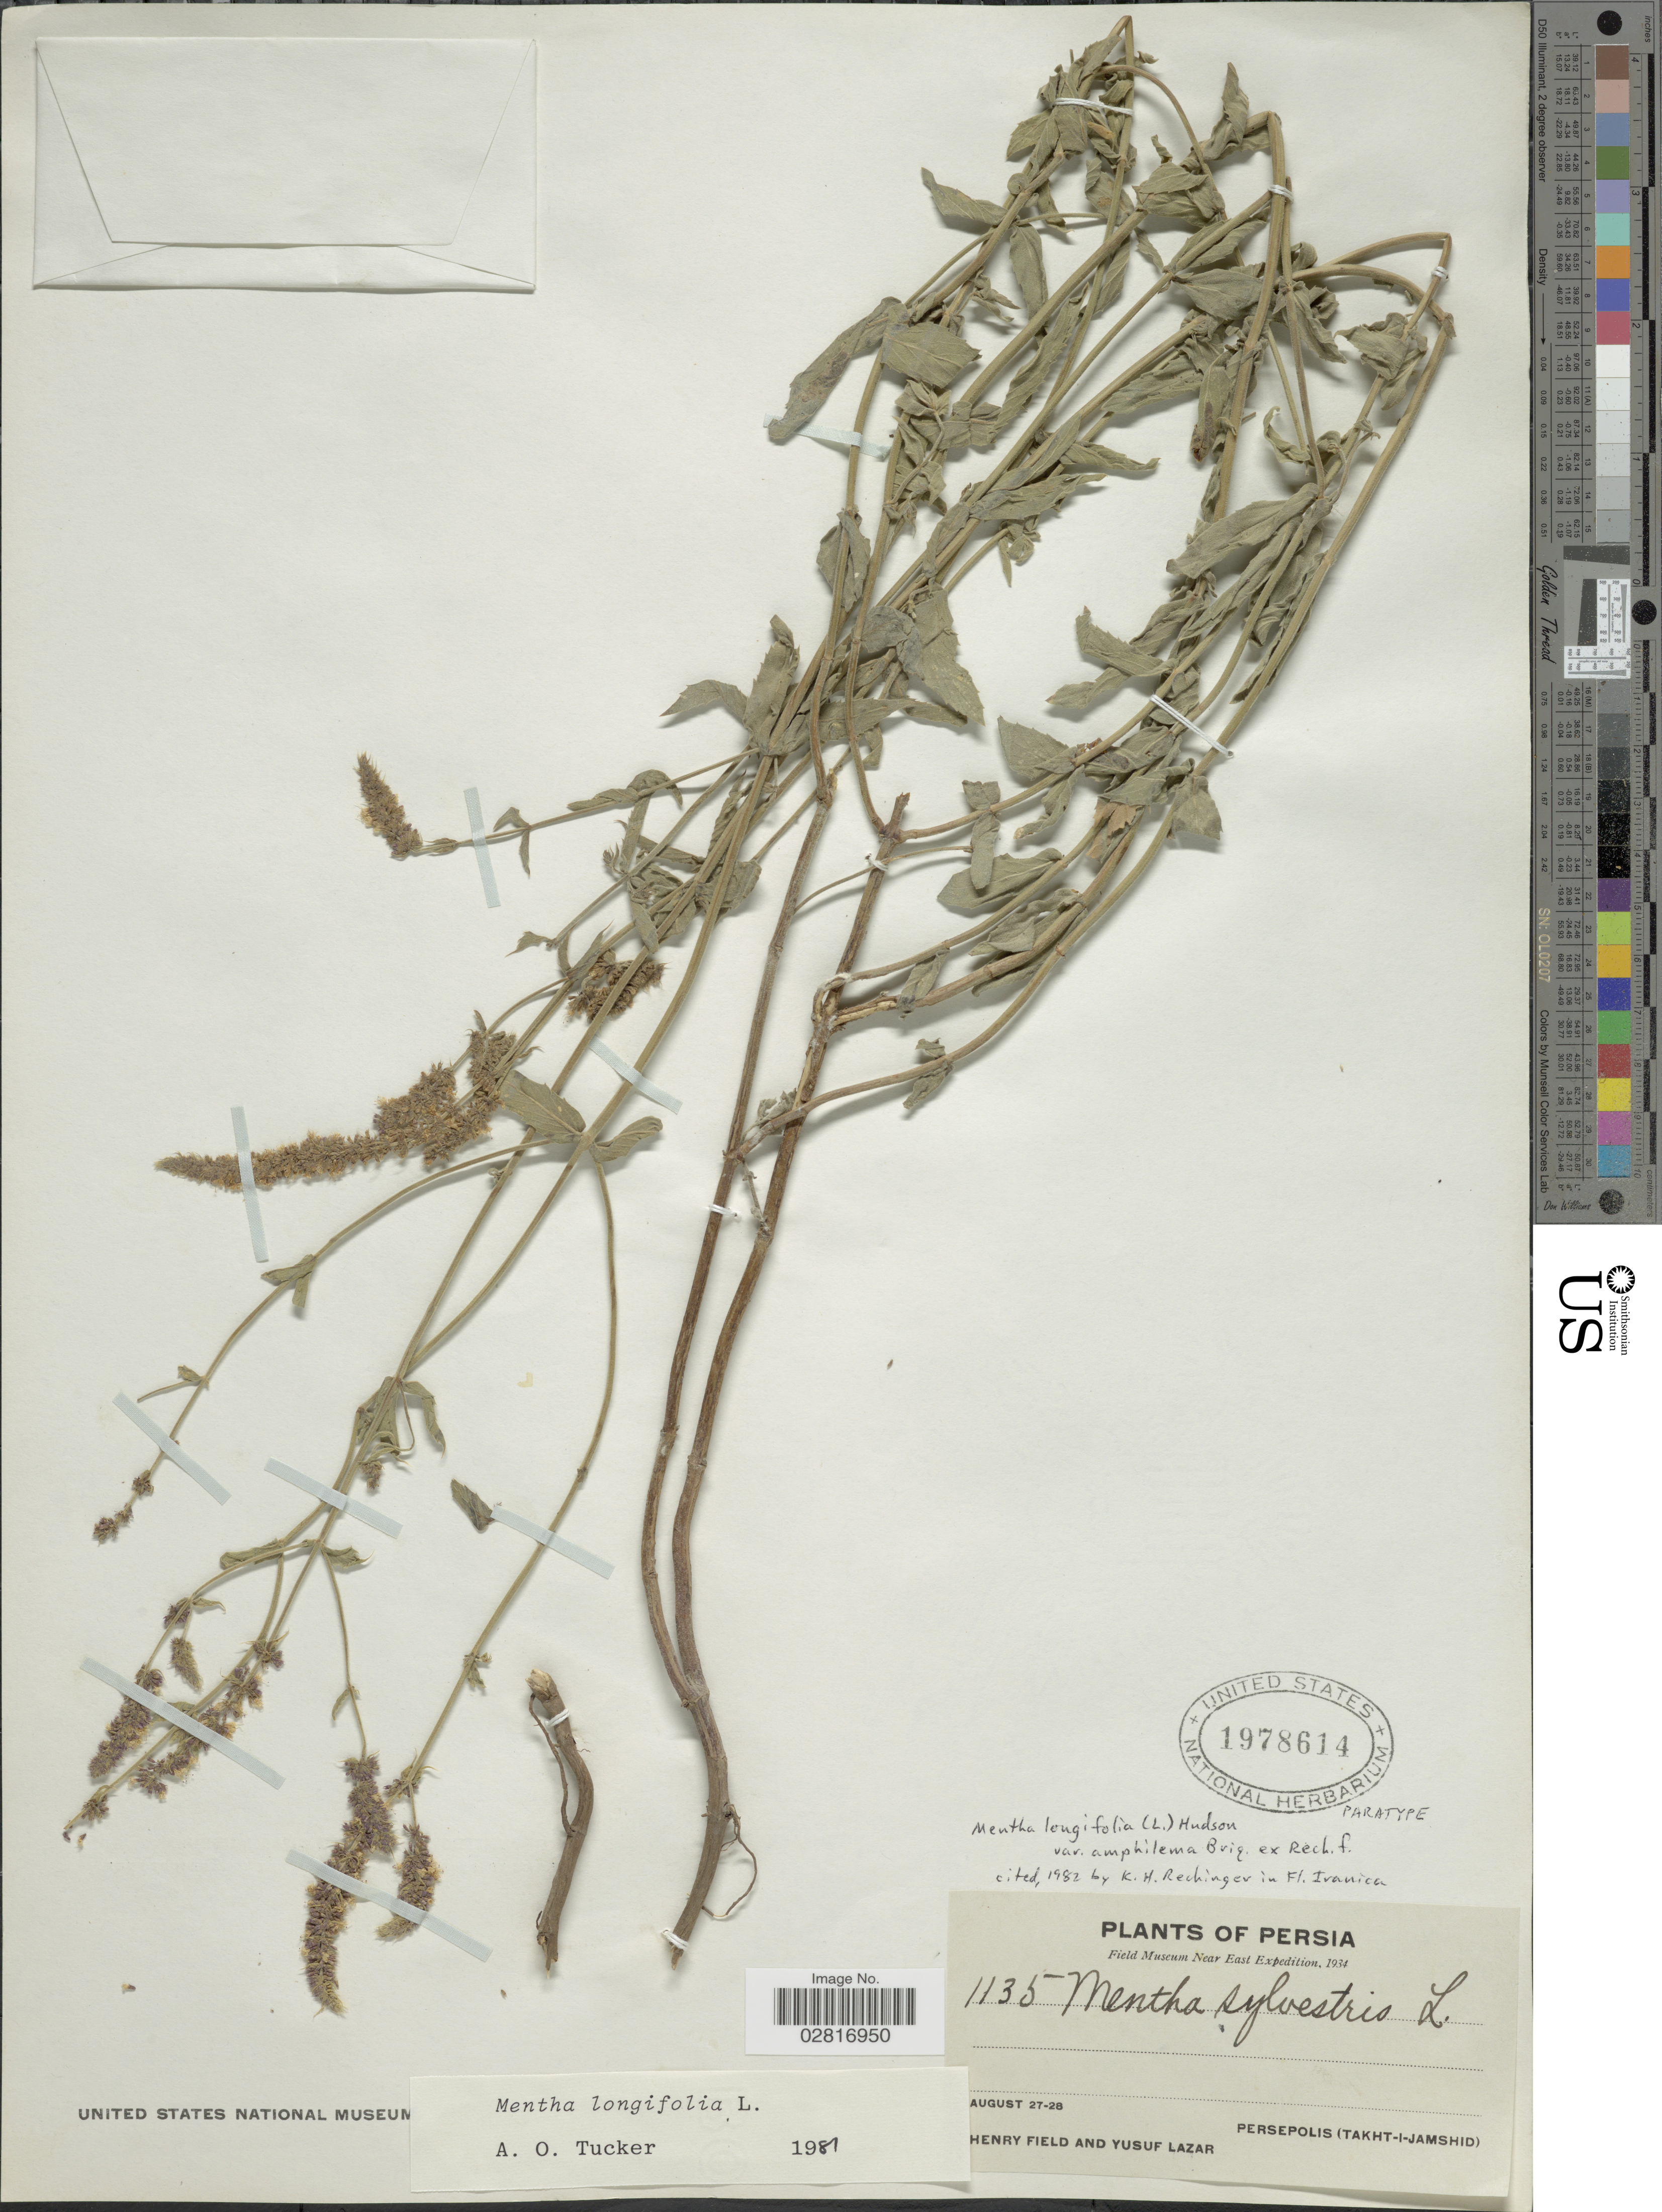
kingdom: Plantae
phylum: Tracheophyta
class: Magnoliopsida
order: Lamiales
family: Lamiaceae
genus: Mentha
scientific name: Mentha longifolia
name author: (L.) L.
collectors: H. Field & Y. Lazar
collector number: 1135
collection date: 1934-08-27/1934-08-28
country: Iran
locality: Persia, Persepolis (Takht-I-Jamshid)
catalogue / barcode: US 1978614